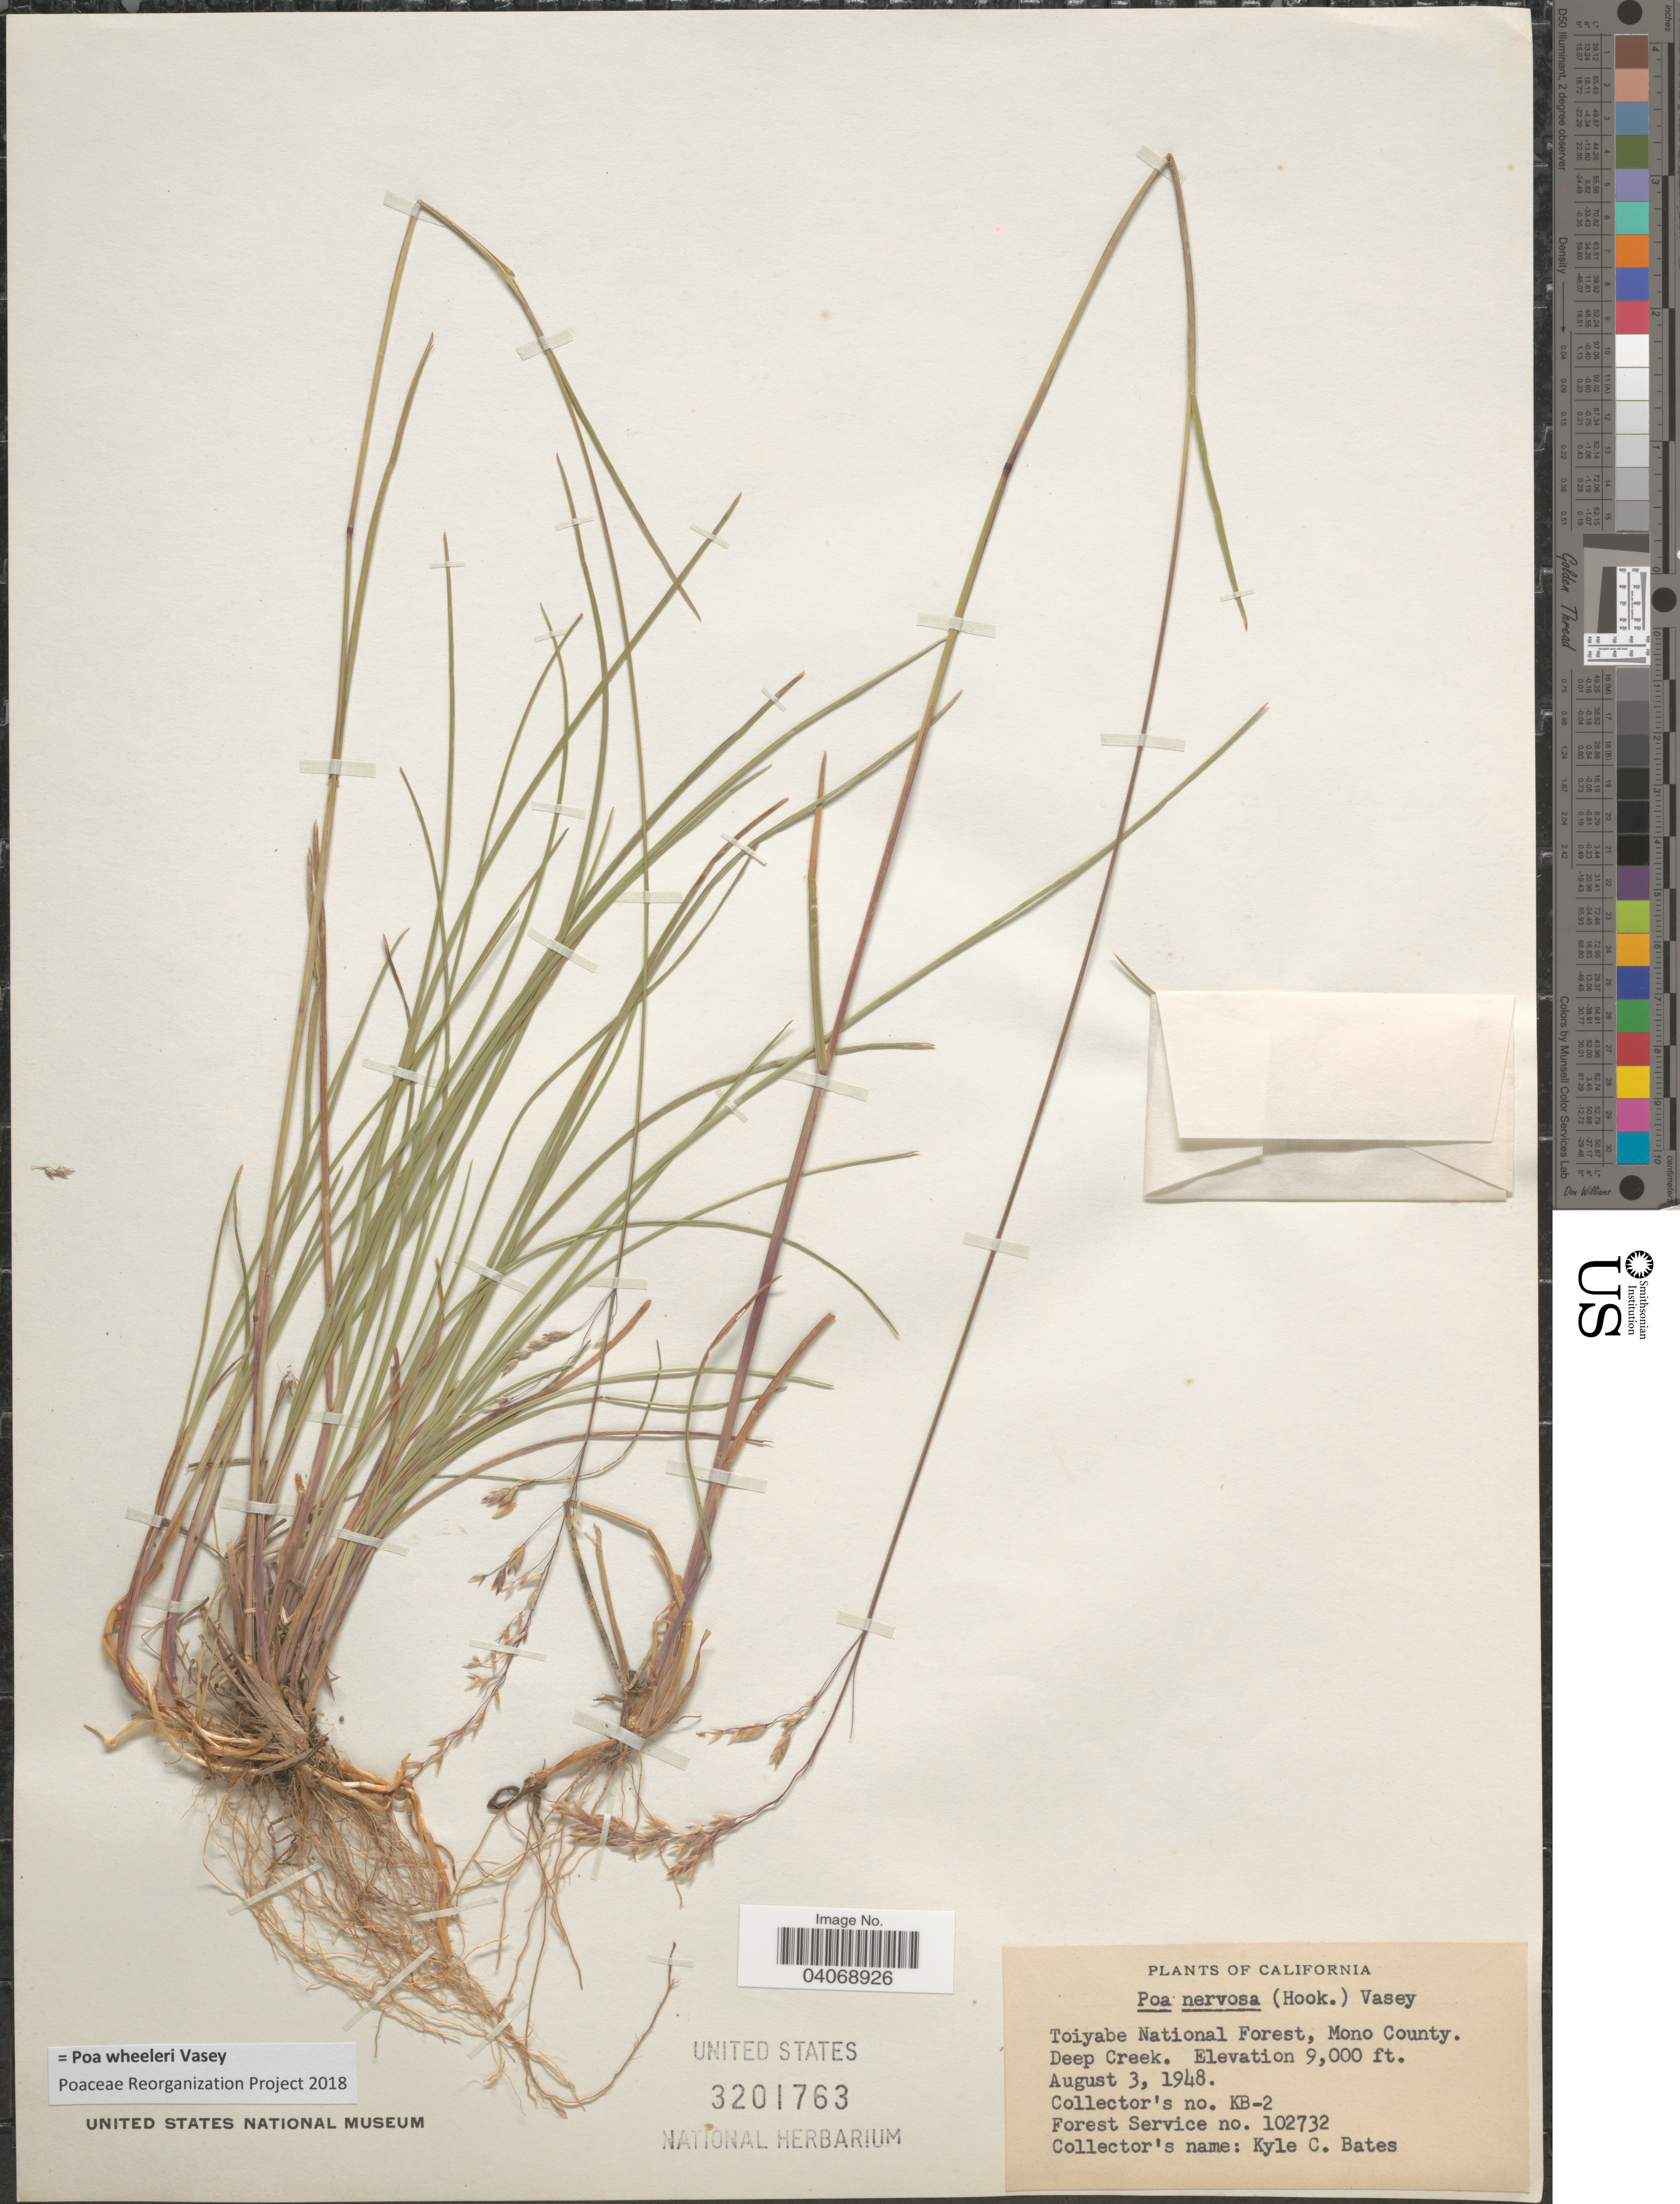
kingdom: Plantae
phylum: Tracheophyta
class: Liliopsida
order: Poales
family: Poaceae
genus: Poa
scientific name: Poa wheeleri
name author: Vasey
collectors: K. Bates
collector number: KB-2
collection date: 1948-08-03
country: United States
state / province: California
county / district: Mono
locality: Toiyabe National Forest, Mono County. Deep Creek.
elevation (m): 2743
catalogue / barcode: US 3201763